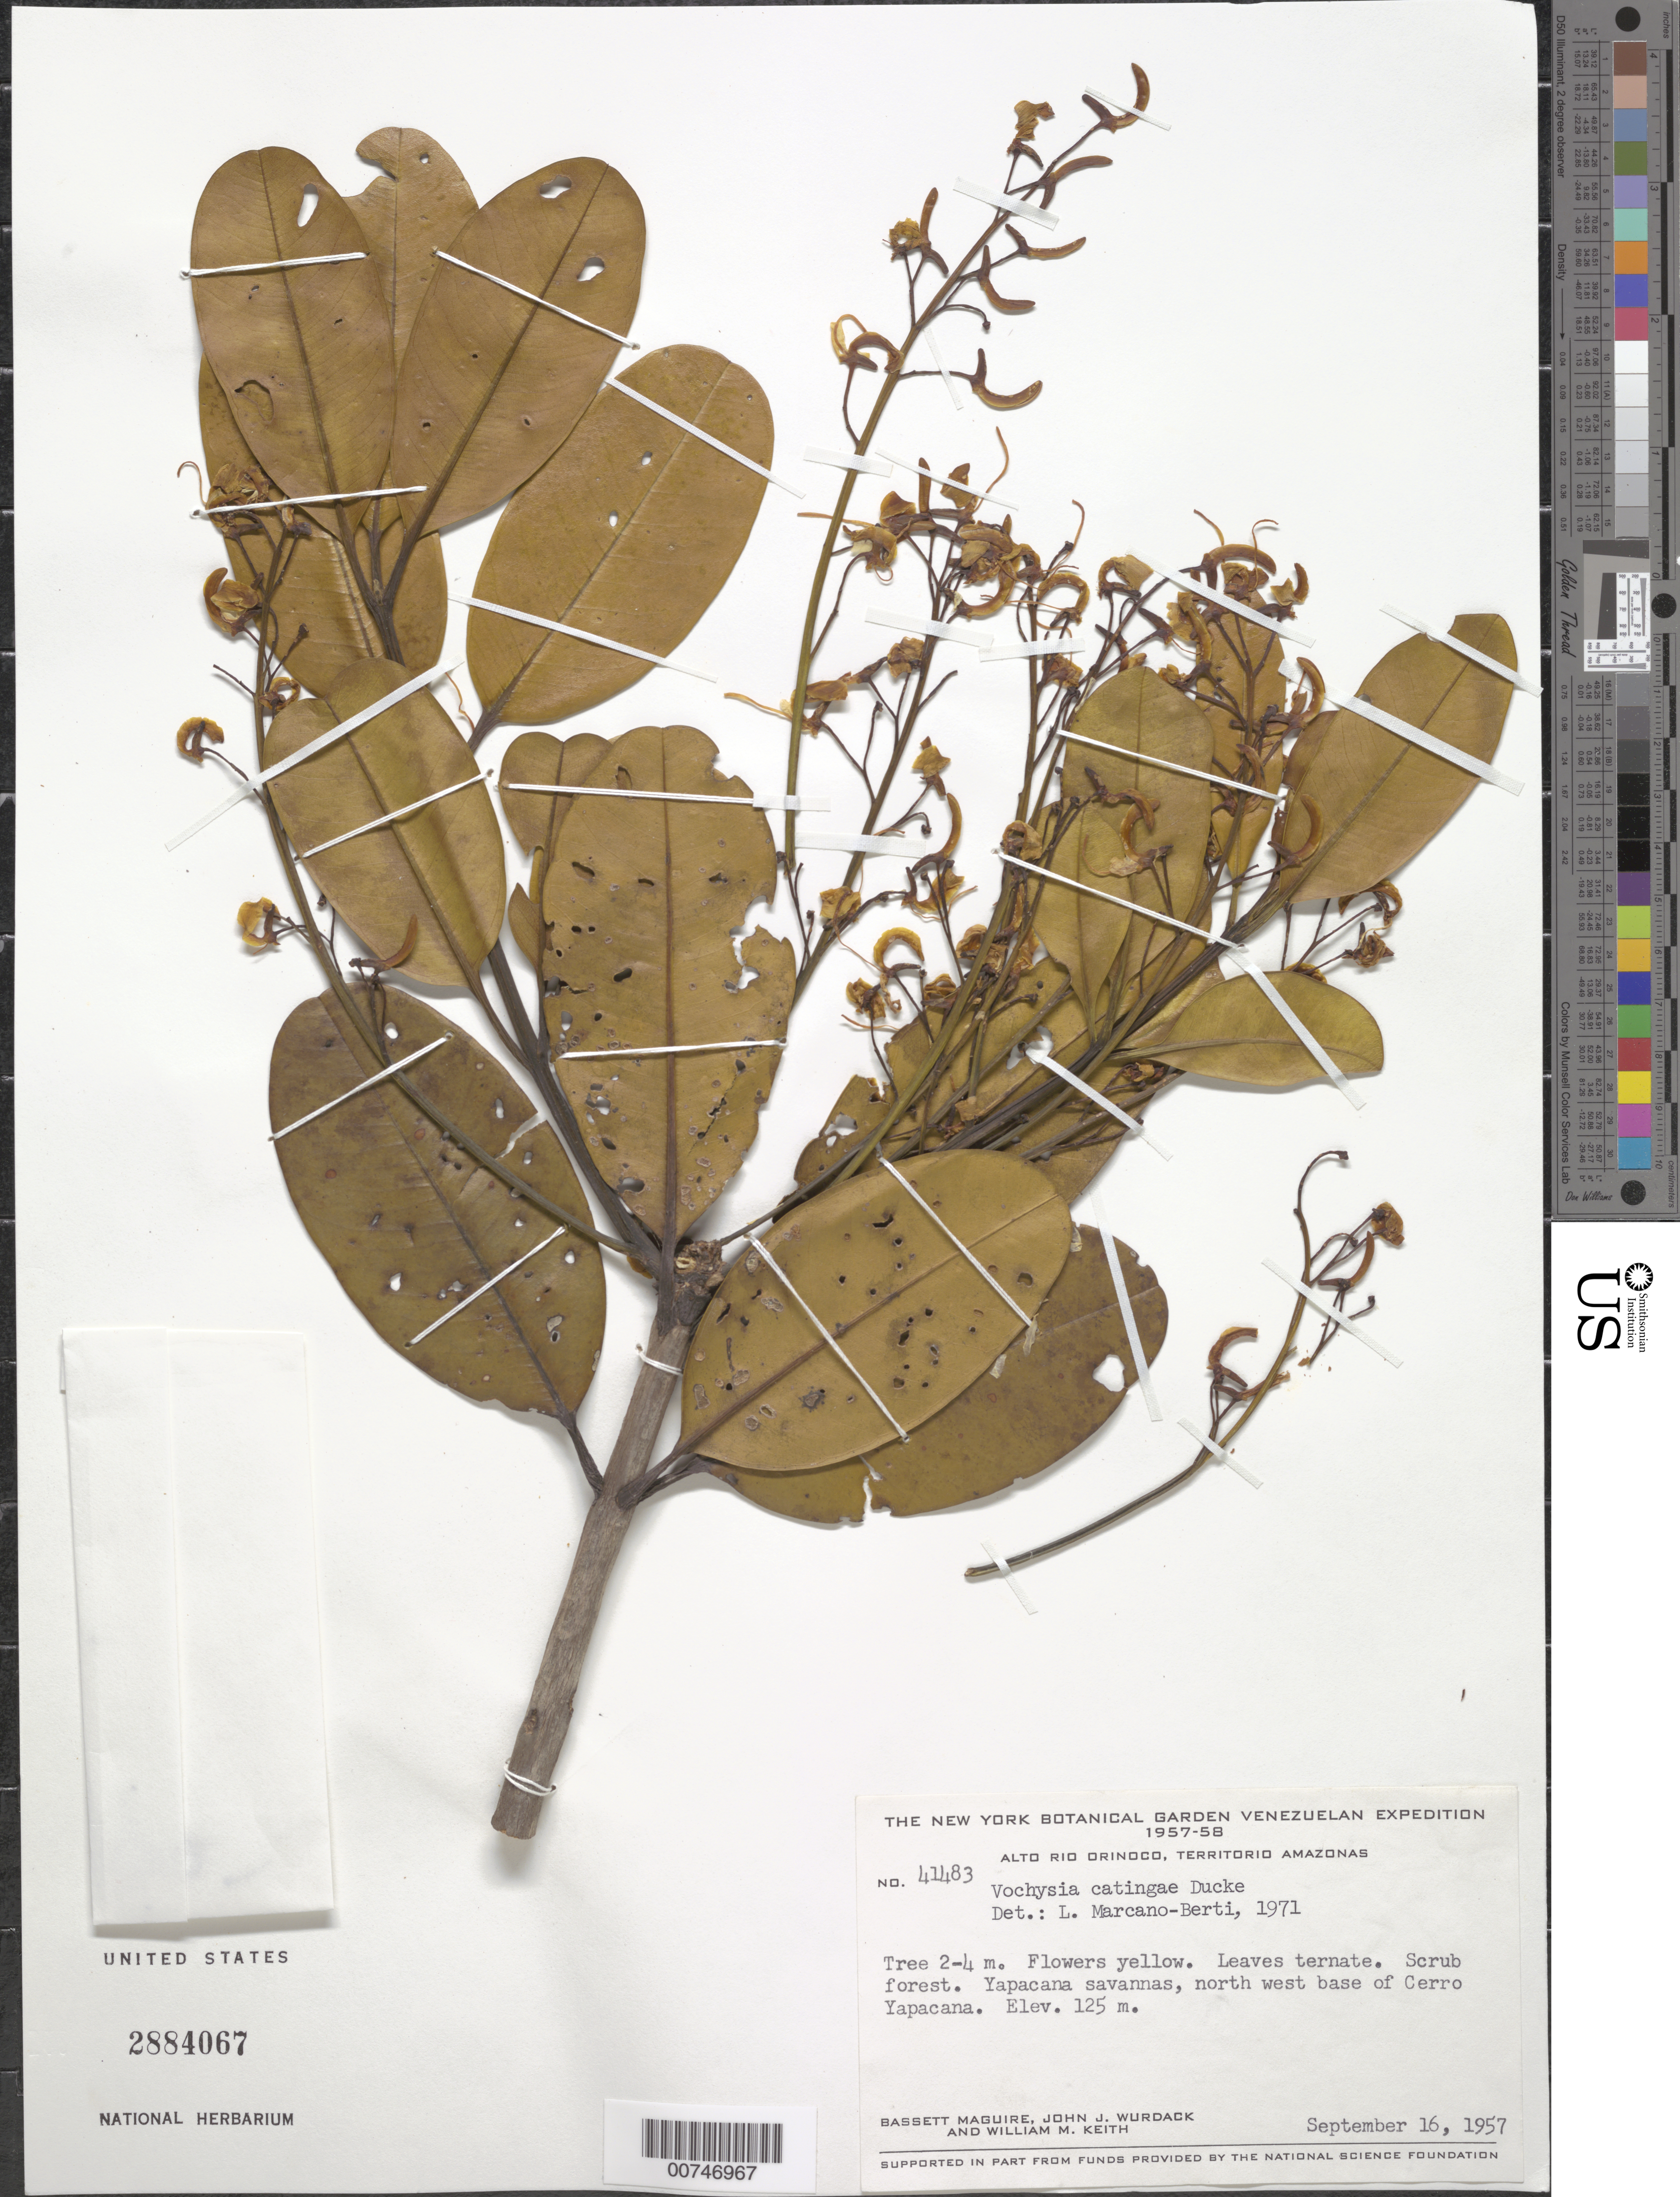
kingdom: Plantae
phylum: Tracheophyta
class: Magnoliopsida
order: Myrtales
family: Vochysiaceae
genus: Vochysia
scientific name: Vochysia catingae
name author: Ducke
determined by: Marcano-Berti, L.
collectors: B. Maguire, J. J. Wurdack & W. Keith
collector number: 41483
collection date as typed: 16-Sep-57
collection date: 1957-09-16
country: Venezuela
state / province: Amazonas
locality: Cerro Yapacána, NW base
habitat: Scrub forest; savannas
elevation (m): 125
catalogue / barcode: US 2884067